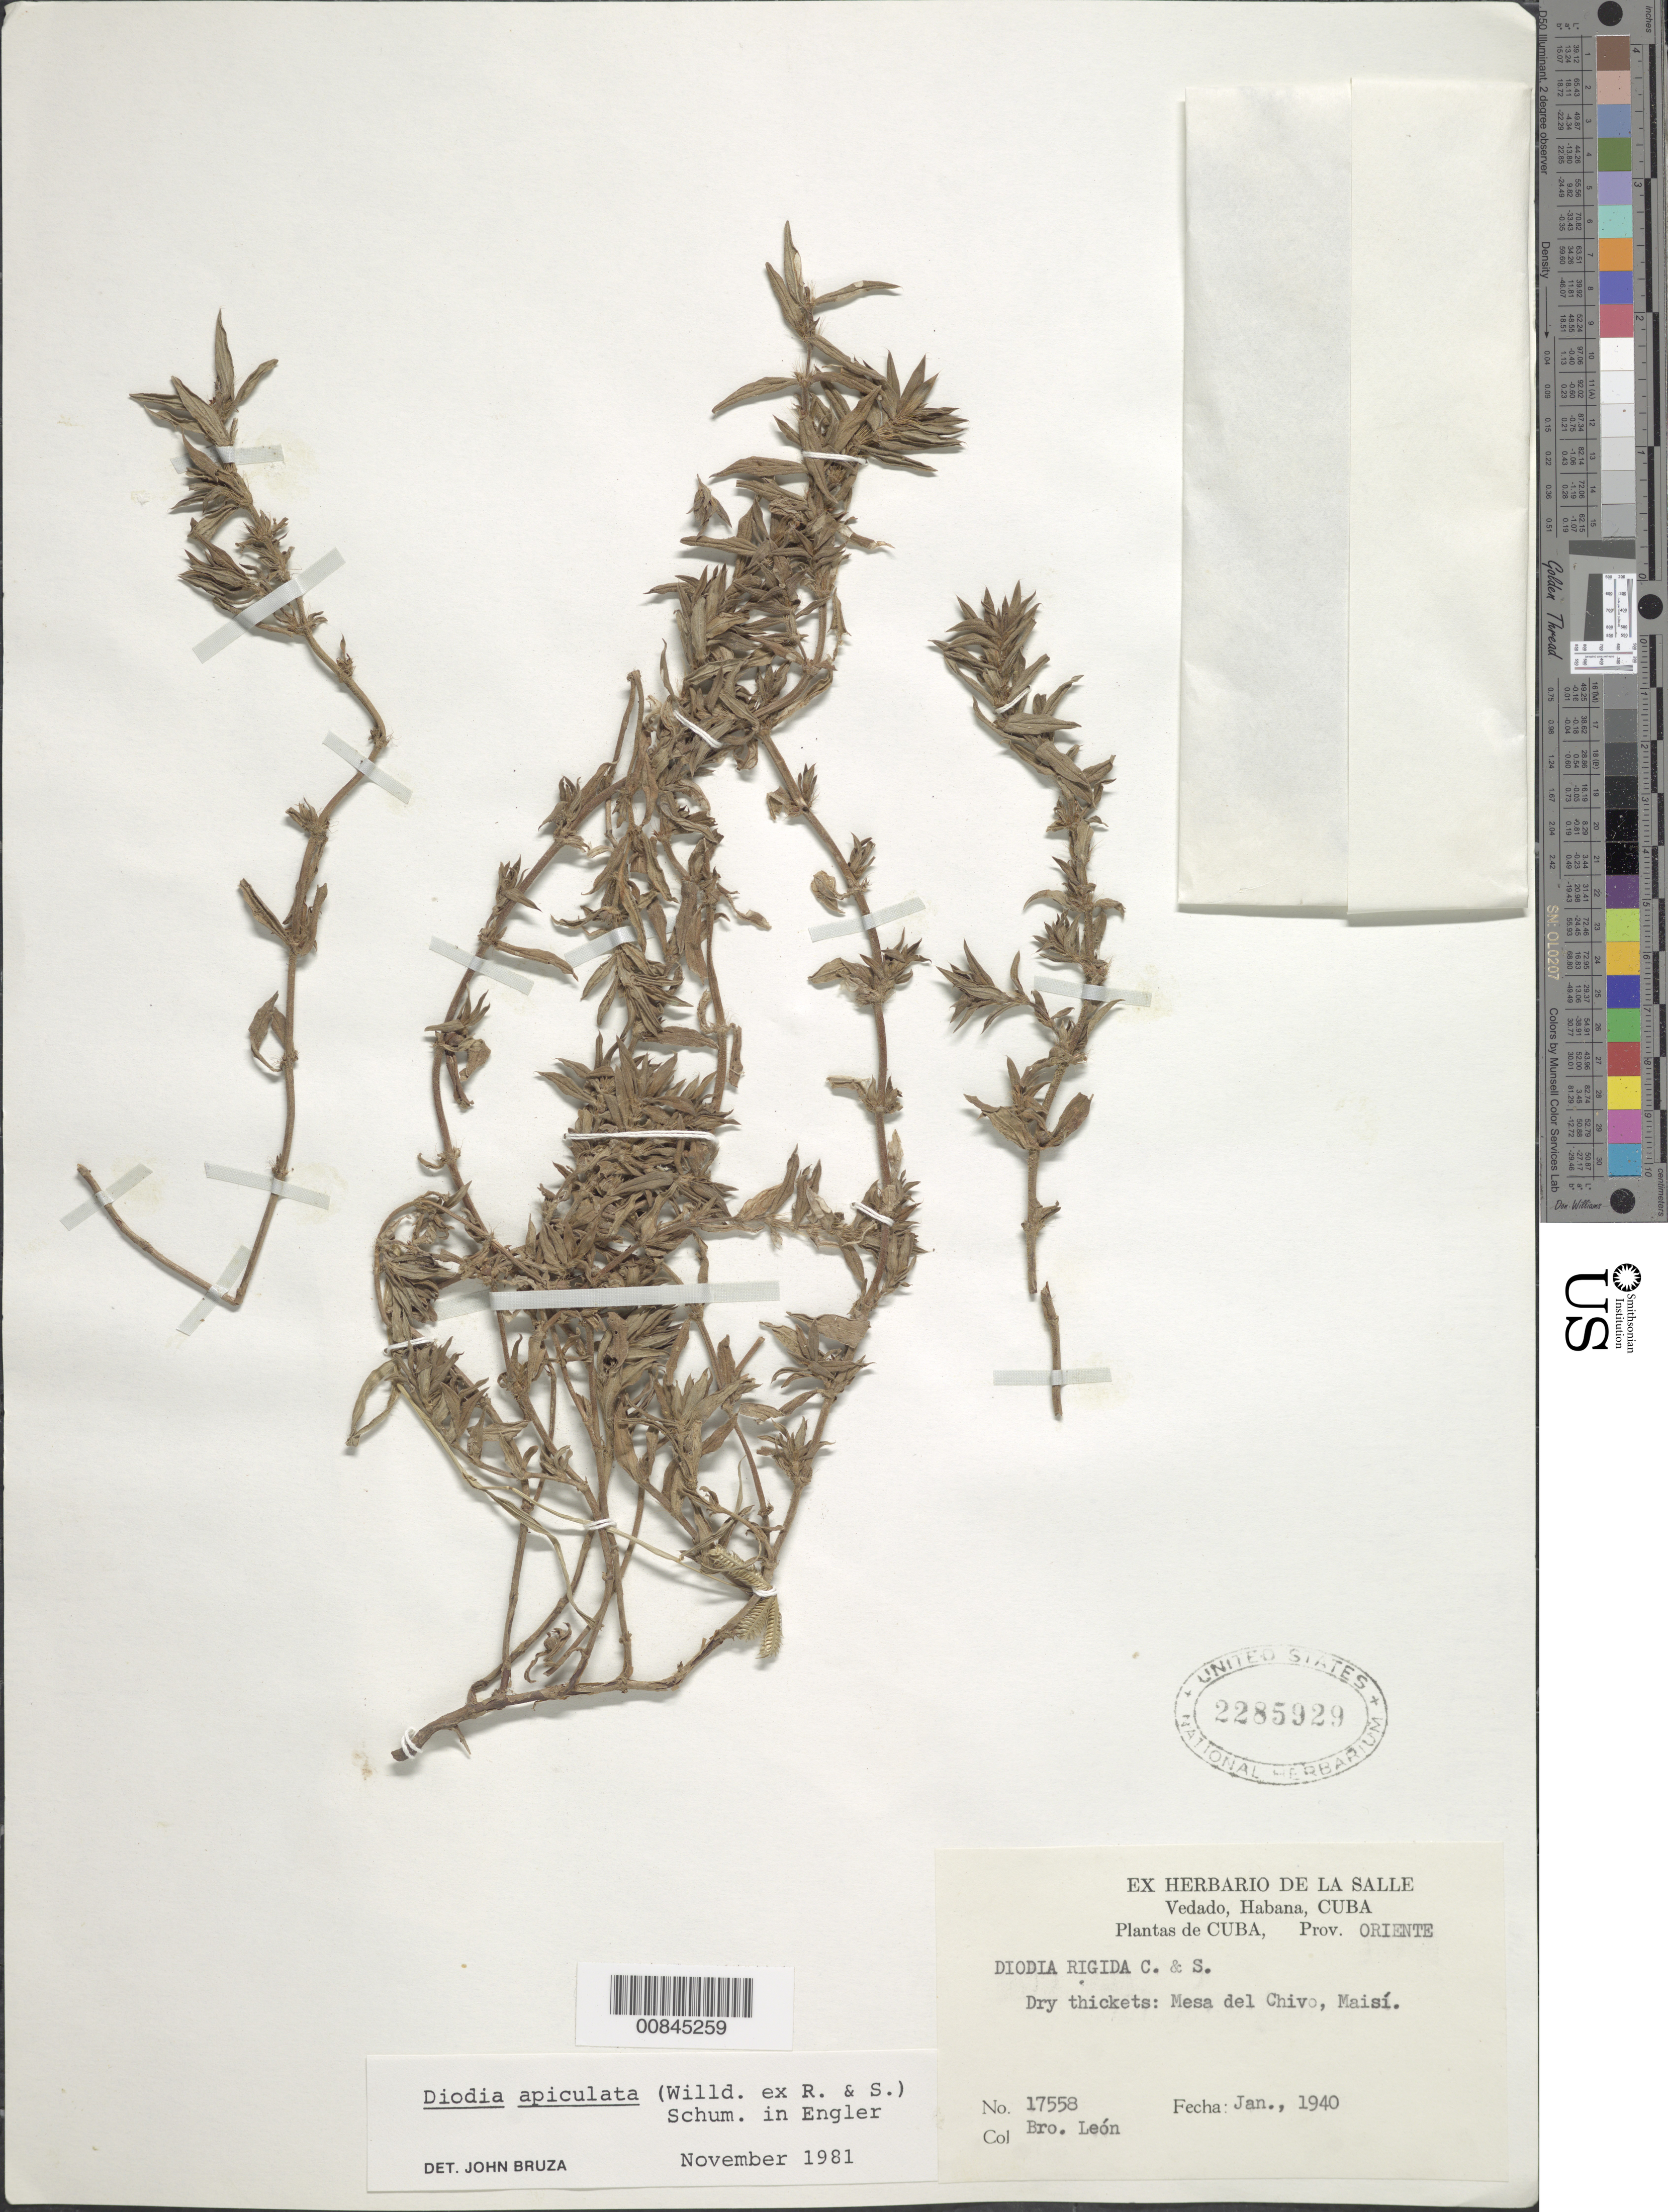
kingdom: Plantae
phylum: Tracheophyta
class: Magnoliopsida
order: Gentianales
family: Rubiaceae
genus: Diodella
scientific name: Diodella apiculata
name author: (Willd. ex Roem. & Schult.) Bacigalupo & E.L. Cabral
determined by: Bruza, J.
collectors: Bro. León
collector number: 17558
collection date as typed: Jan 1940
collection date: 1940-01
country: Cuba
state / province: Oriente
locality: Mesa del Chivo, Maisí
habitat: Dry thichets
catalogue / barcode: US 2285929